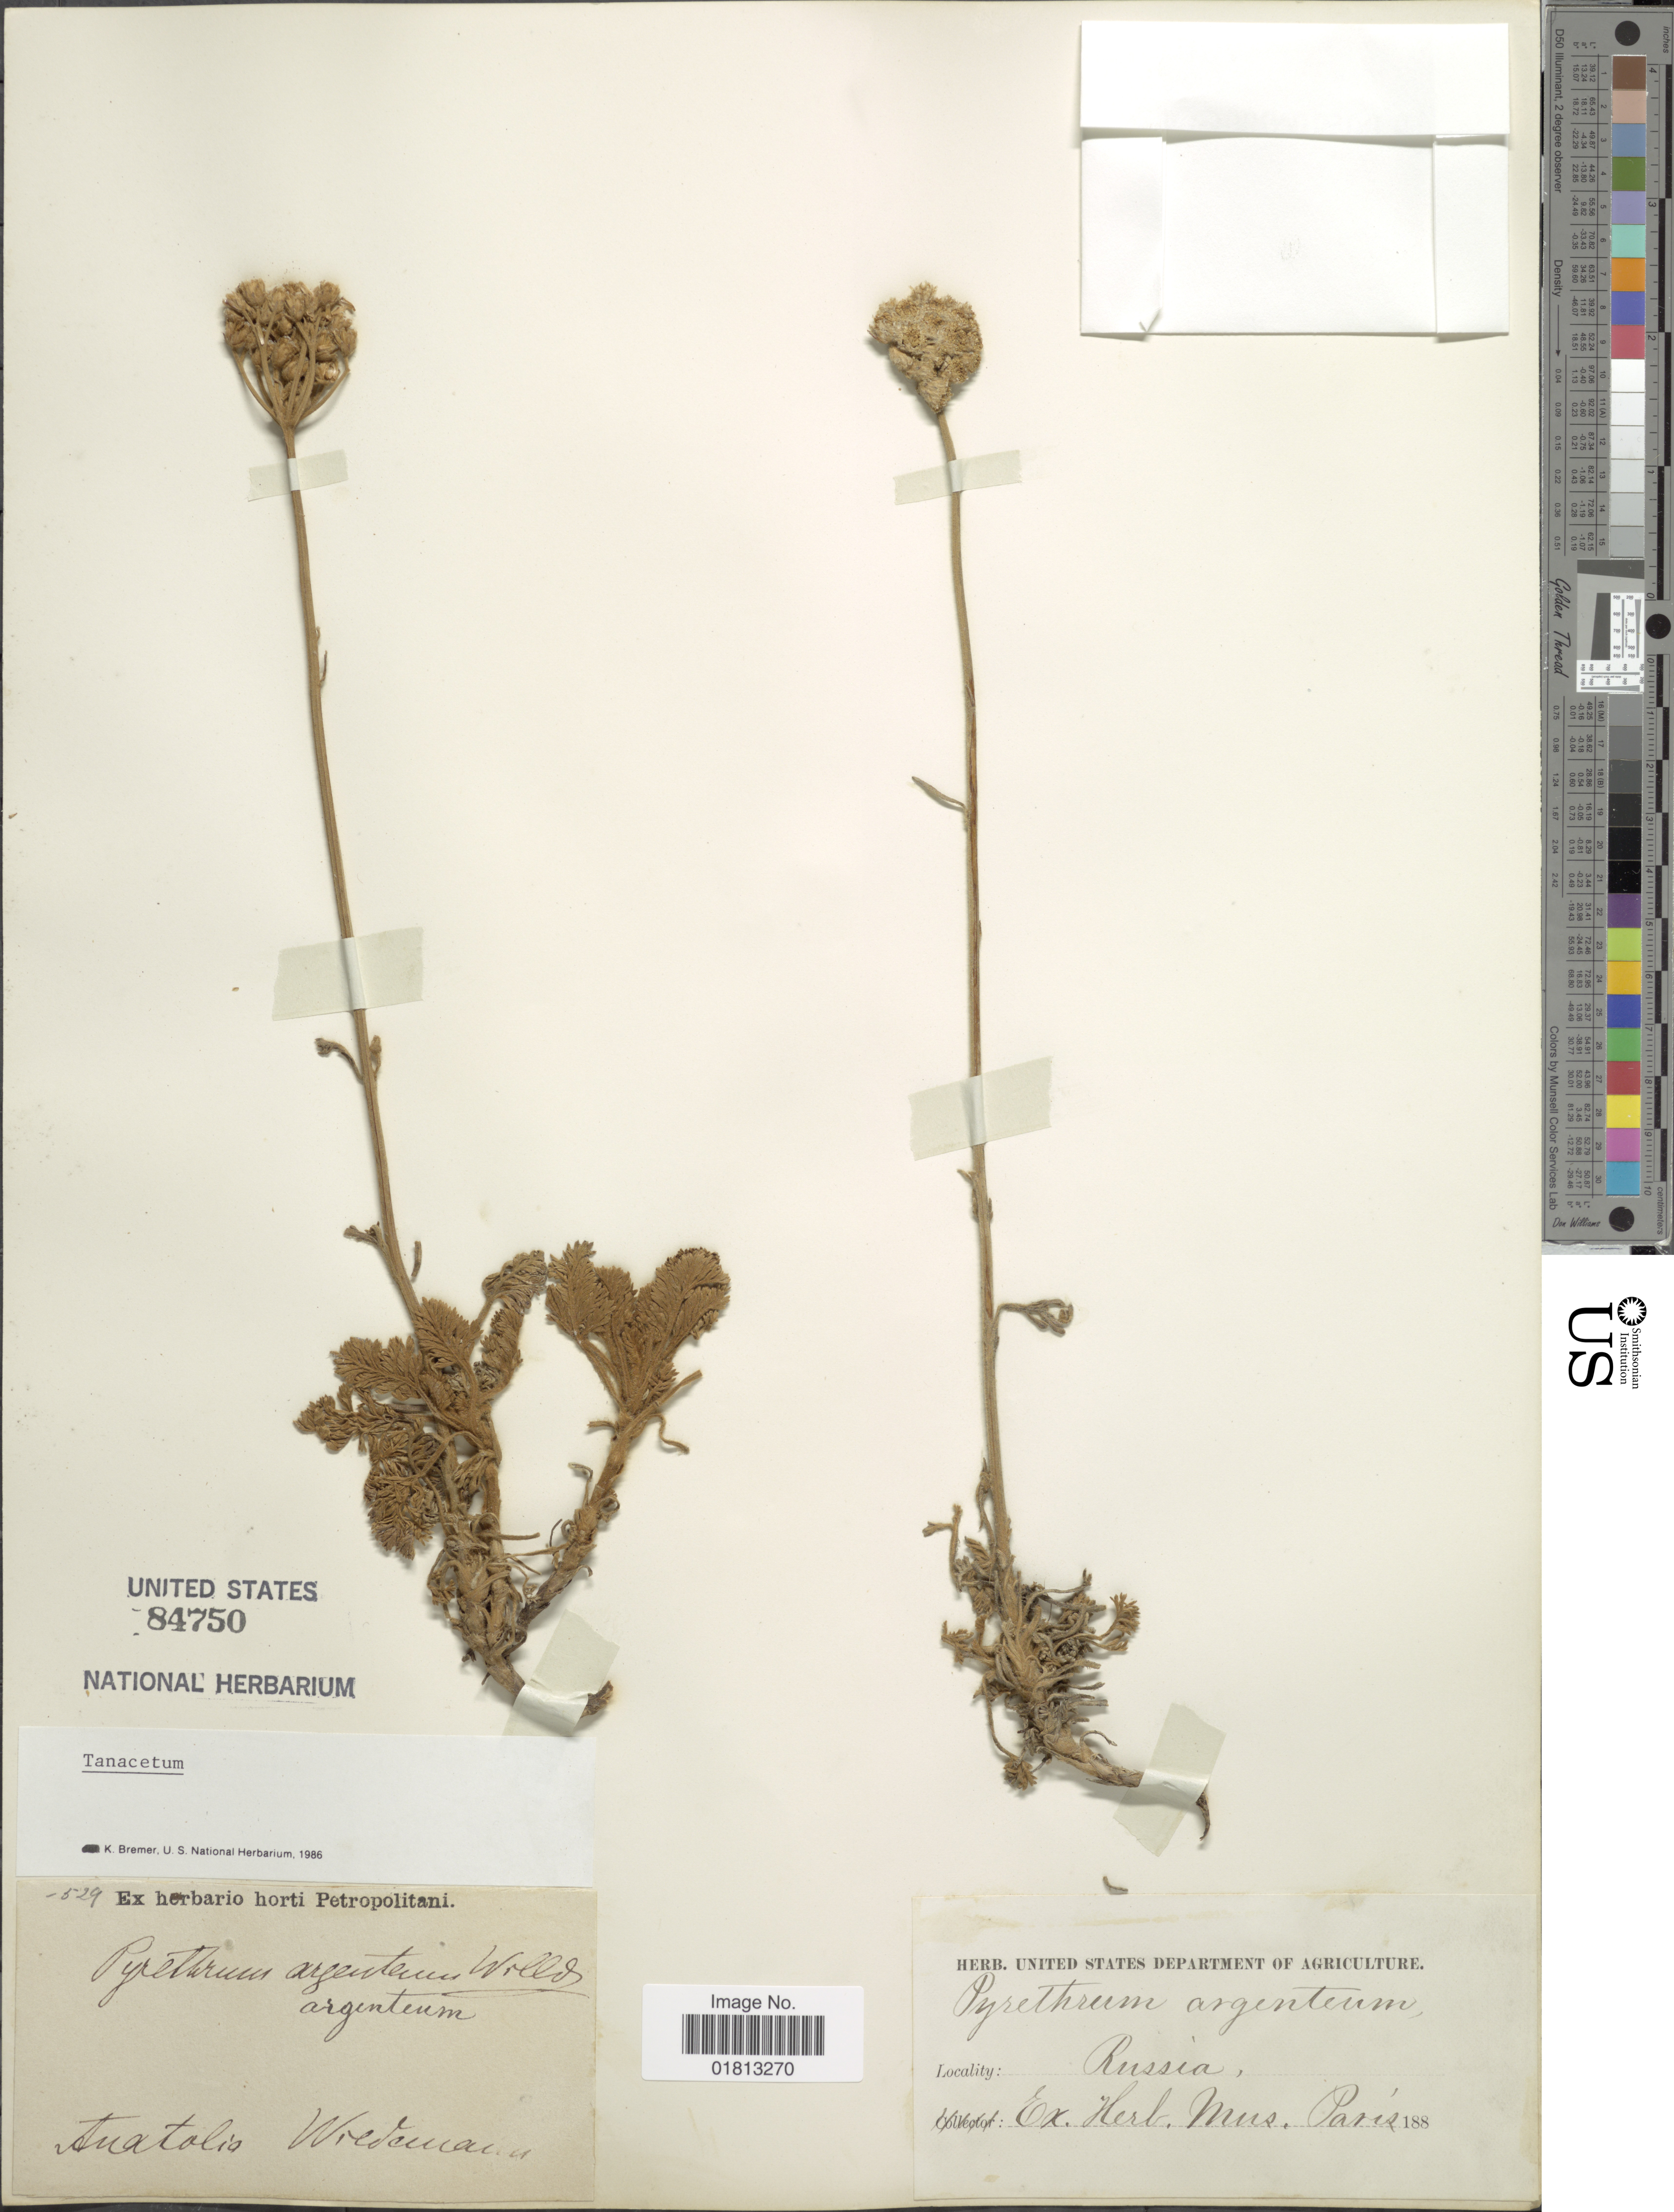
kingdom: Plantae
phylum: Tracheophyta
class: Magnoliopsida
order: Asterales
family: Asteraceae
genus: Tanacetum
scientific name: Tanacetum argenteum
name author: (Lam.) Willd.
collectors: -. Wredemann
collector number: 529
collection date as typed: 188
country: Russian Federation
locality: Anatolia, "Russia" [probably Turkey]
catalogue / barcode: US 84750